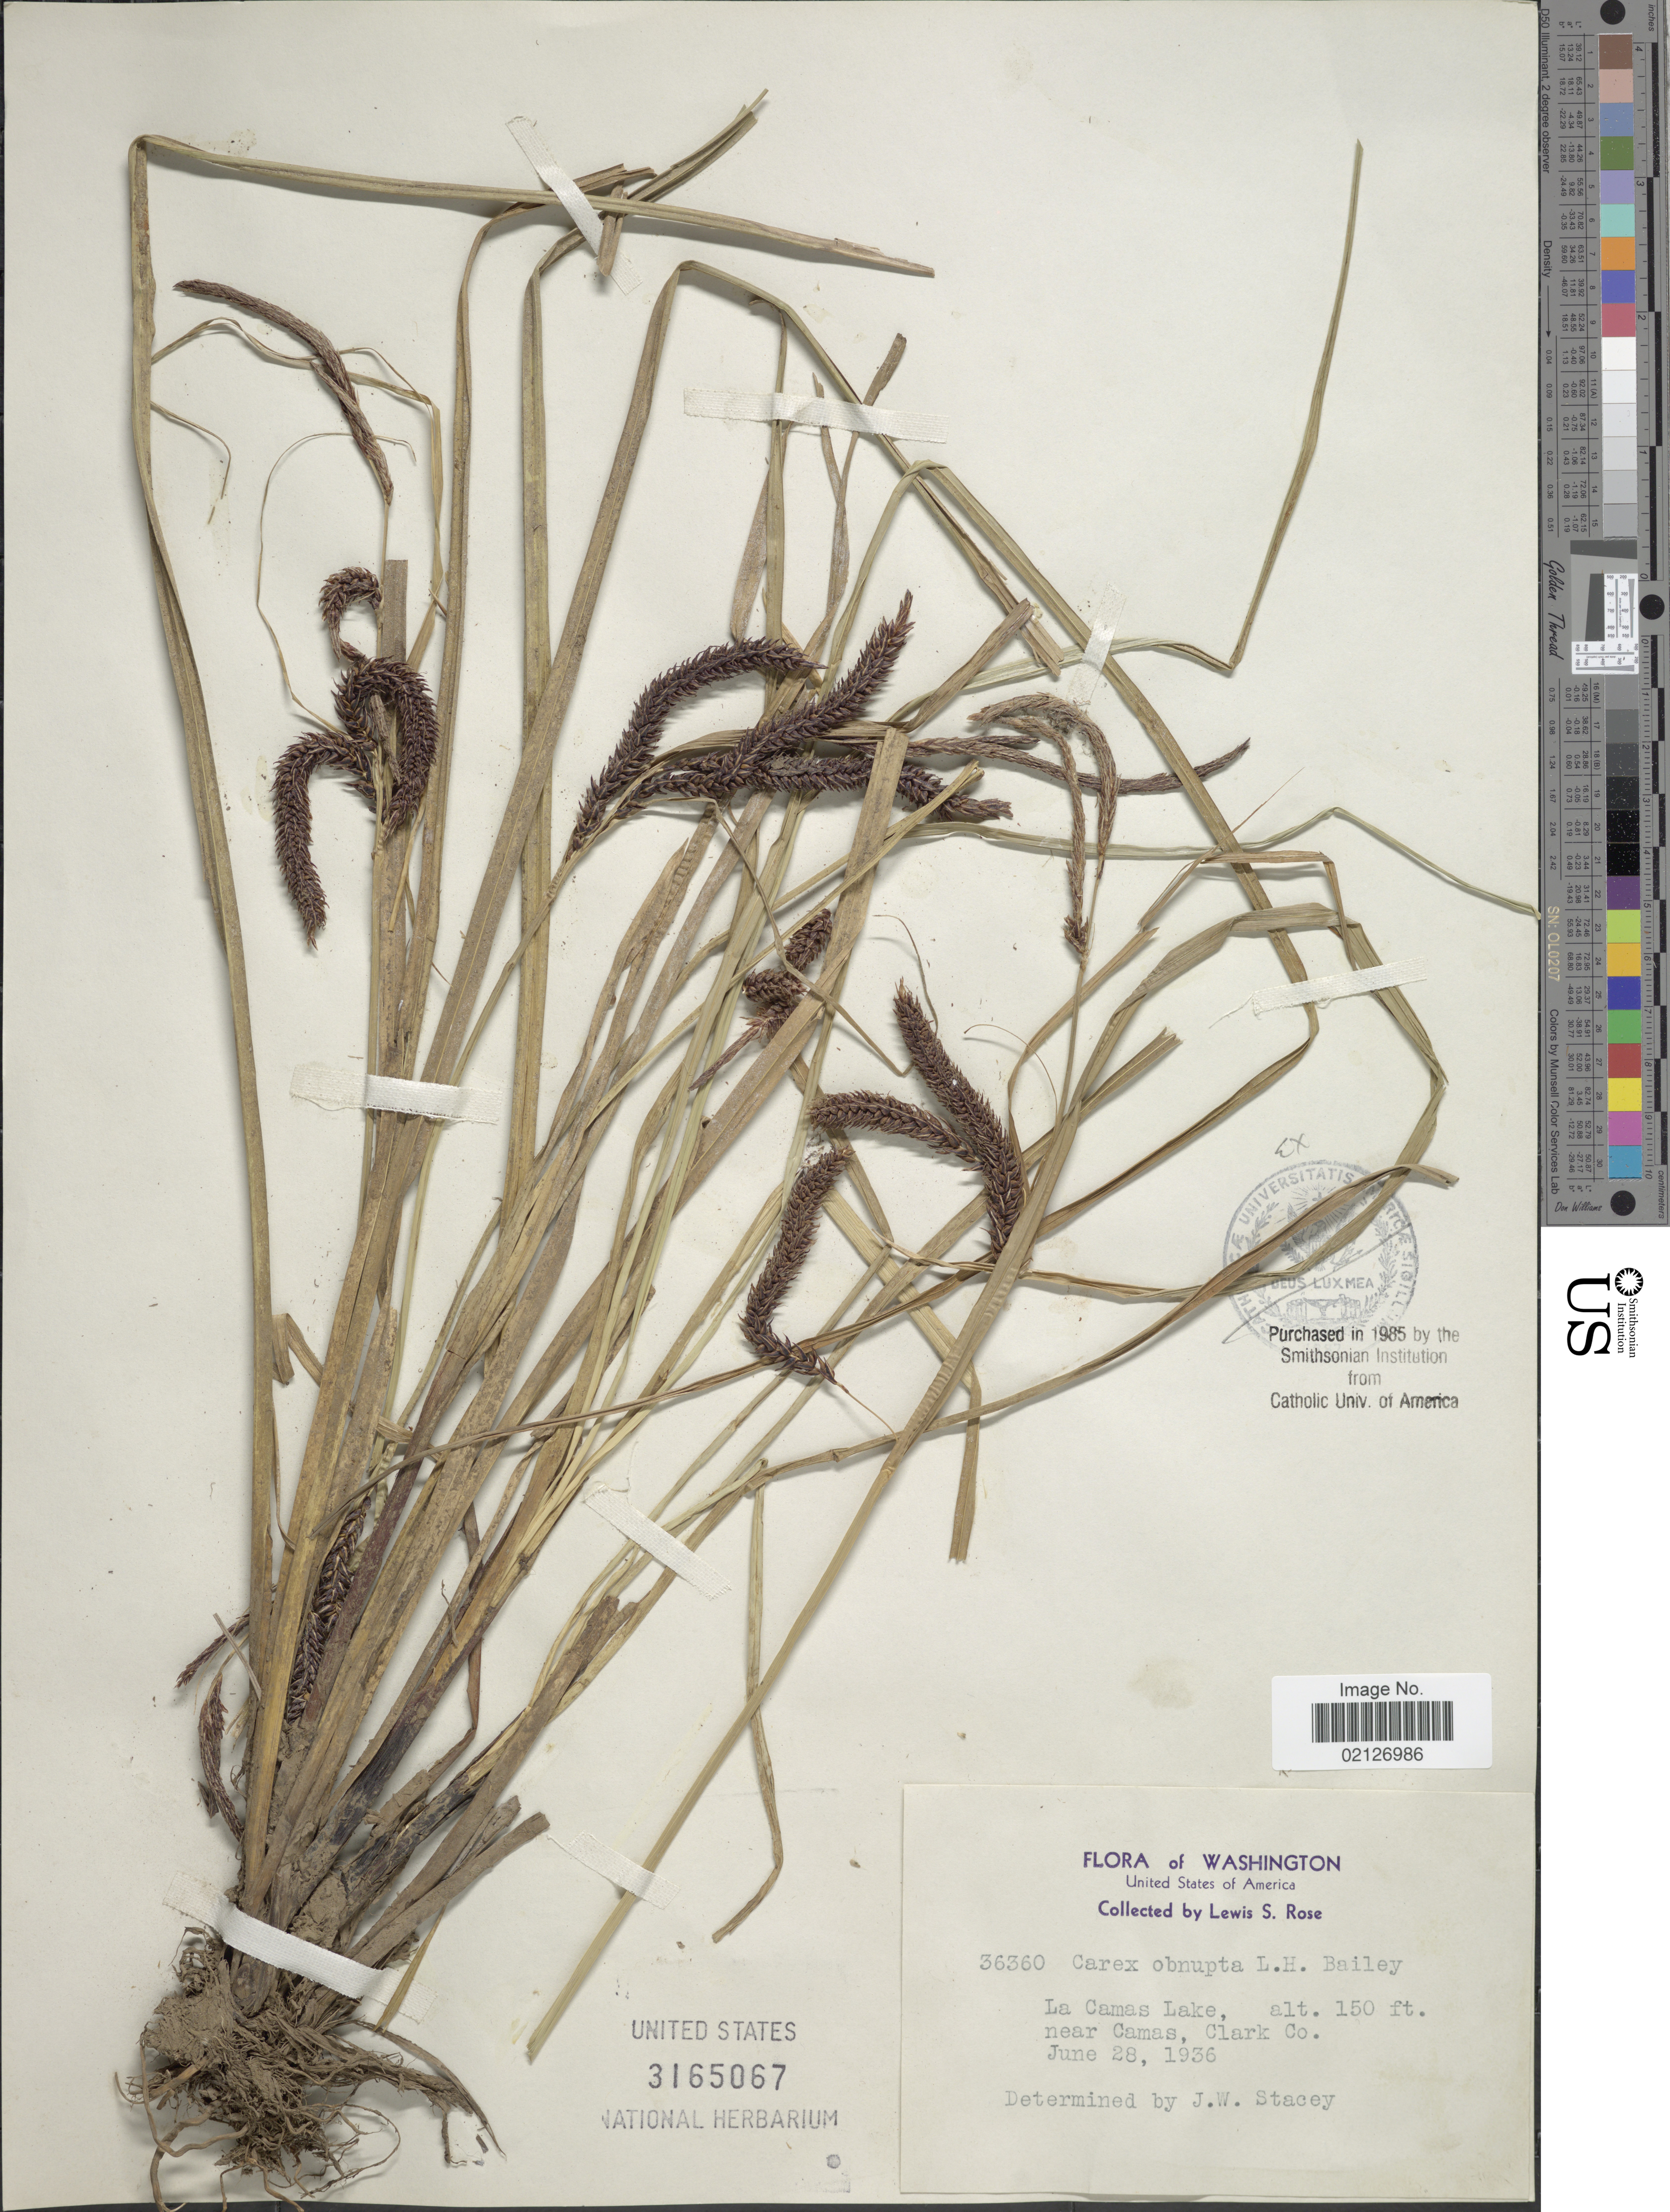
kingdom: Plantae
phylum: Tracheophyta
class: Liliopsida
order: Poales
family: Cyperaceae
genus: Carex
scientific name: Carex obnupta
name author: L.H. Bailey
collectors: L. S. Rose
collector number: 36360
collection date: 1936-06-28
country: United States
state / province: Washington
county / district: Clark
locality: La Camas Lake, near Camas, Clark Co.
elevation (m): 46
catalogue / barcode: US 3165067